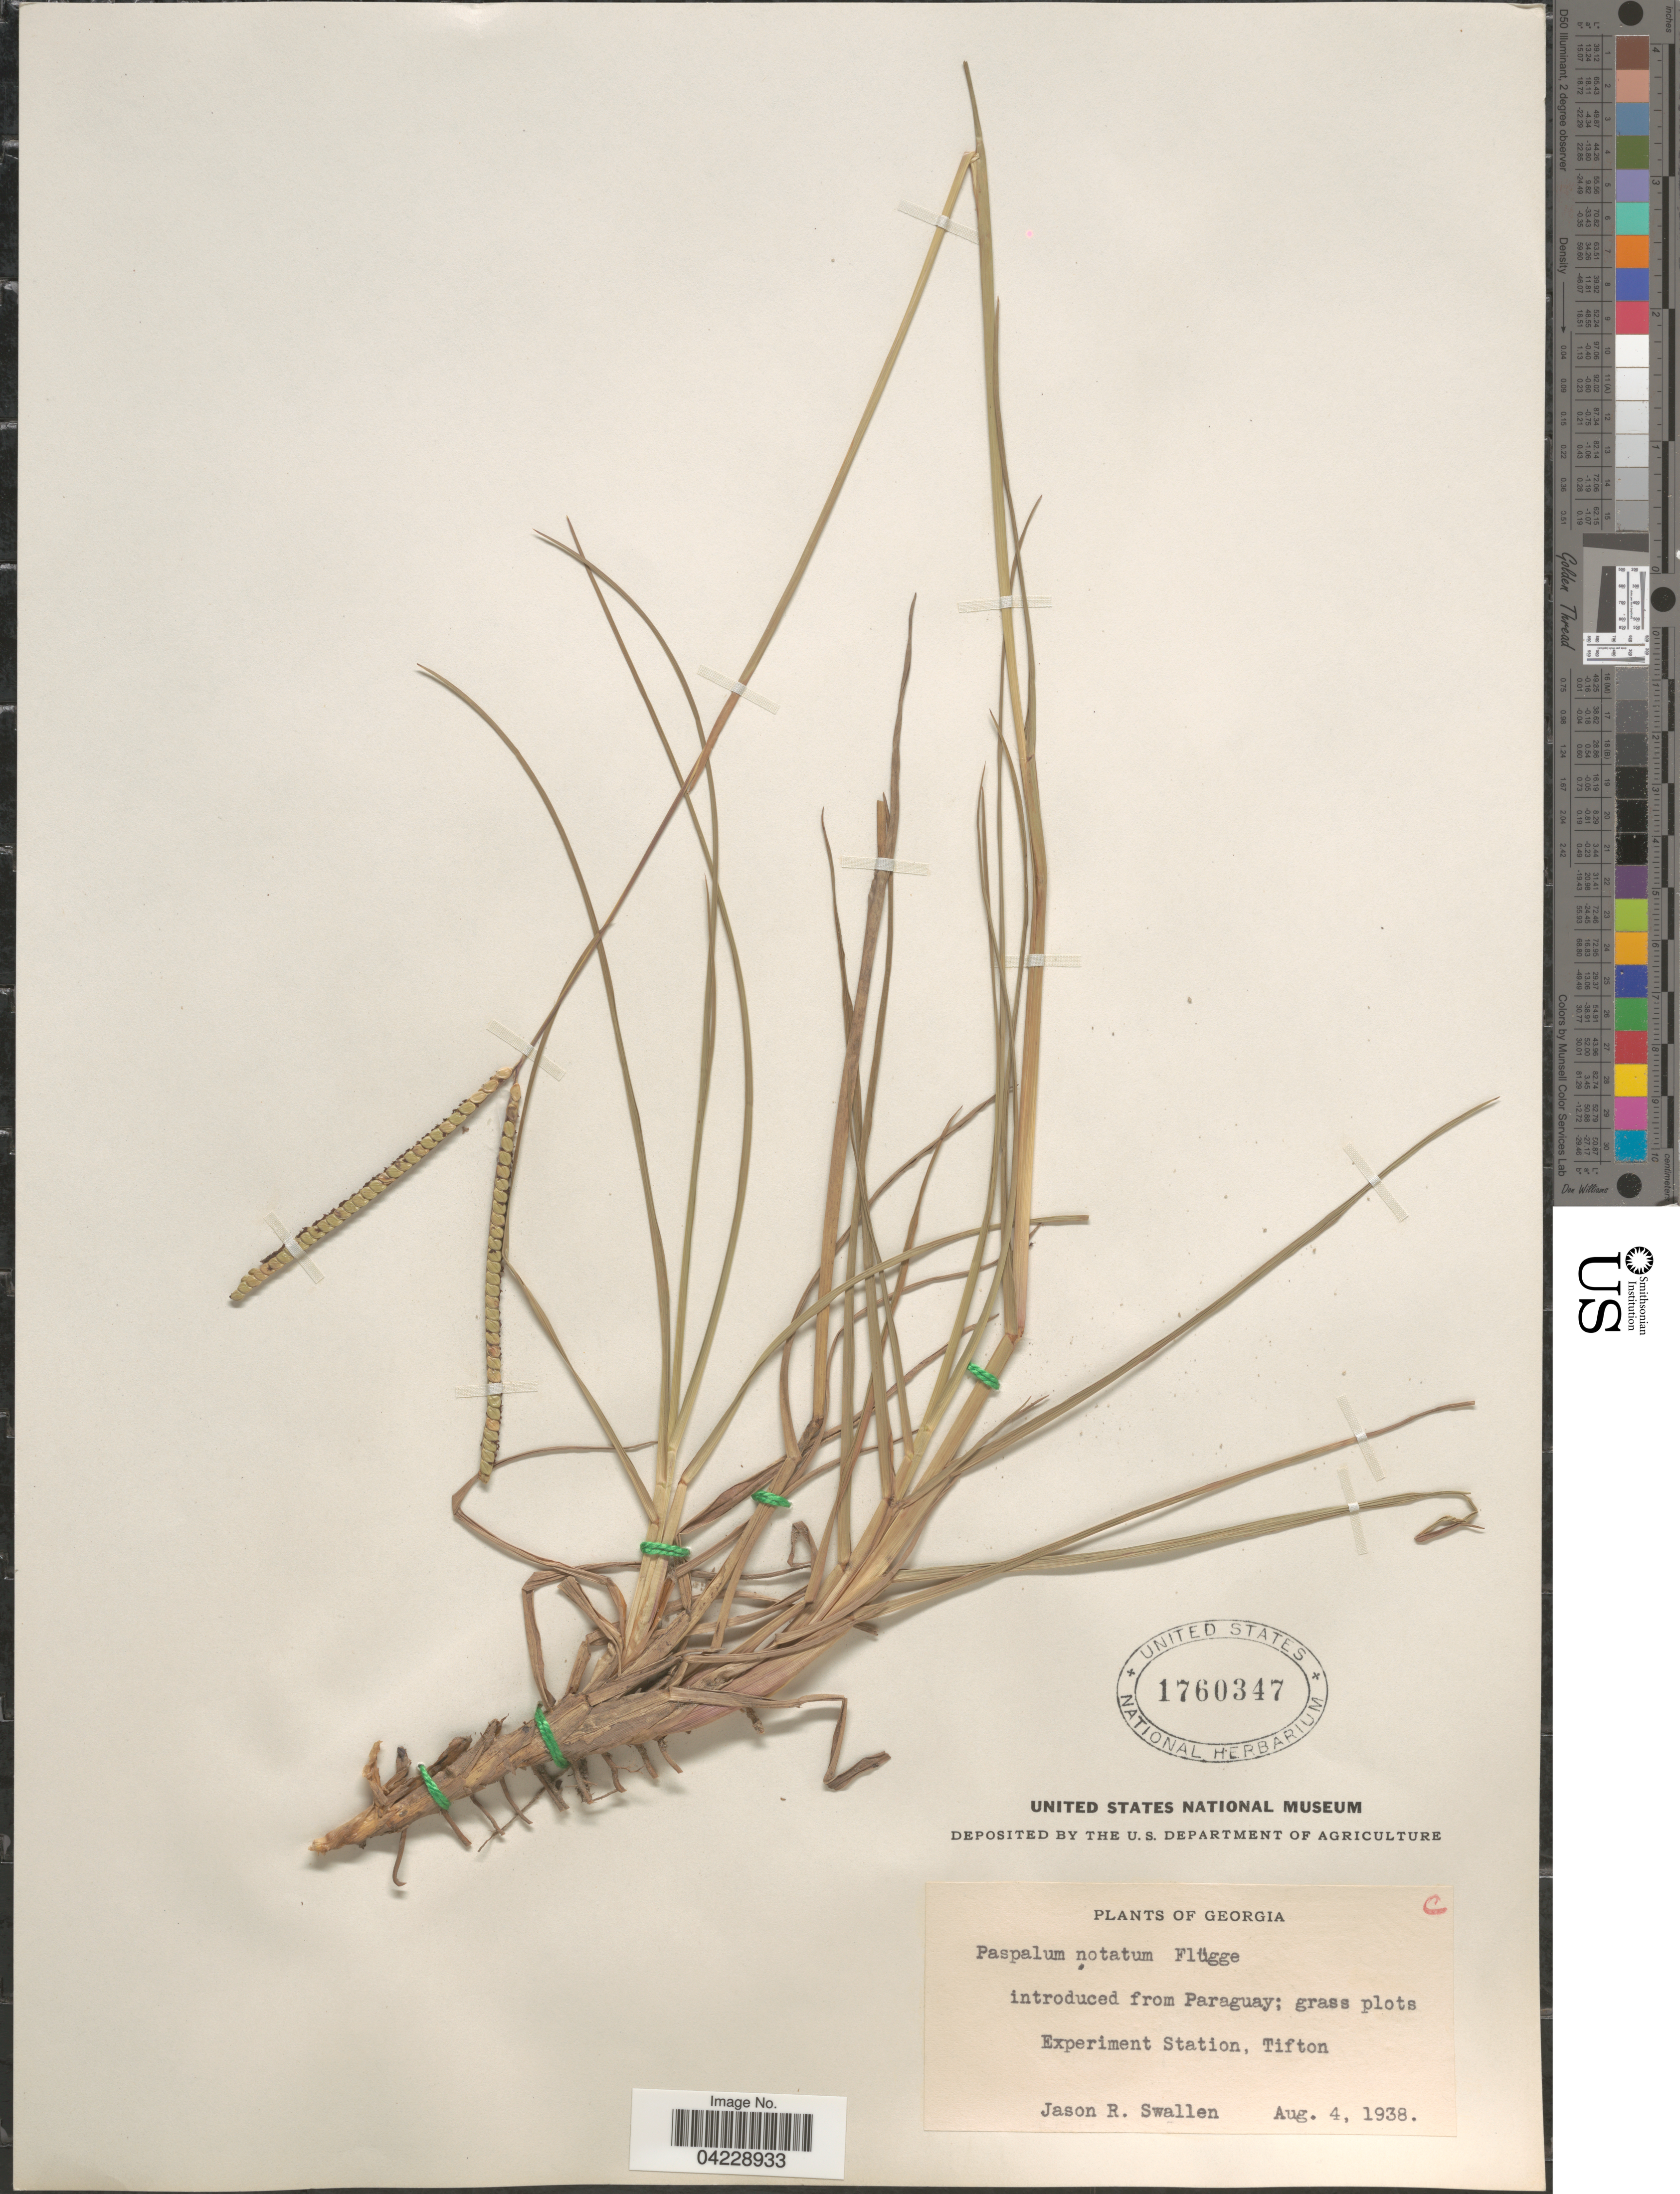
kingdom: Plantae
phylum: Tracheophyta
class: Liliopsida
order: Poales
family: Poaceae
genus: Paspalum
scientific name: Paspalum notatum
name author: Flüggé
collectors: J. R. Swallen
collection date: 1938-08-04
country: United States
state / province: Georgia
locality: Experiment Station, Tifton.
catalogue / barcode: US 1760347